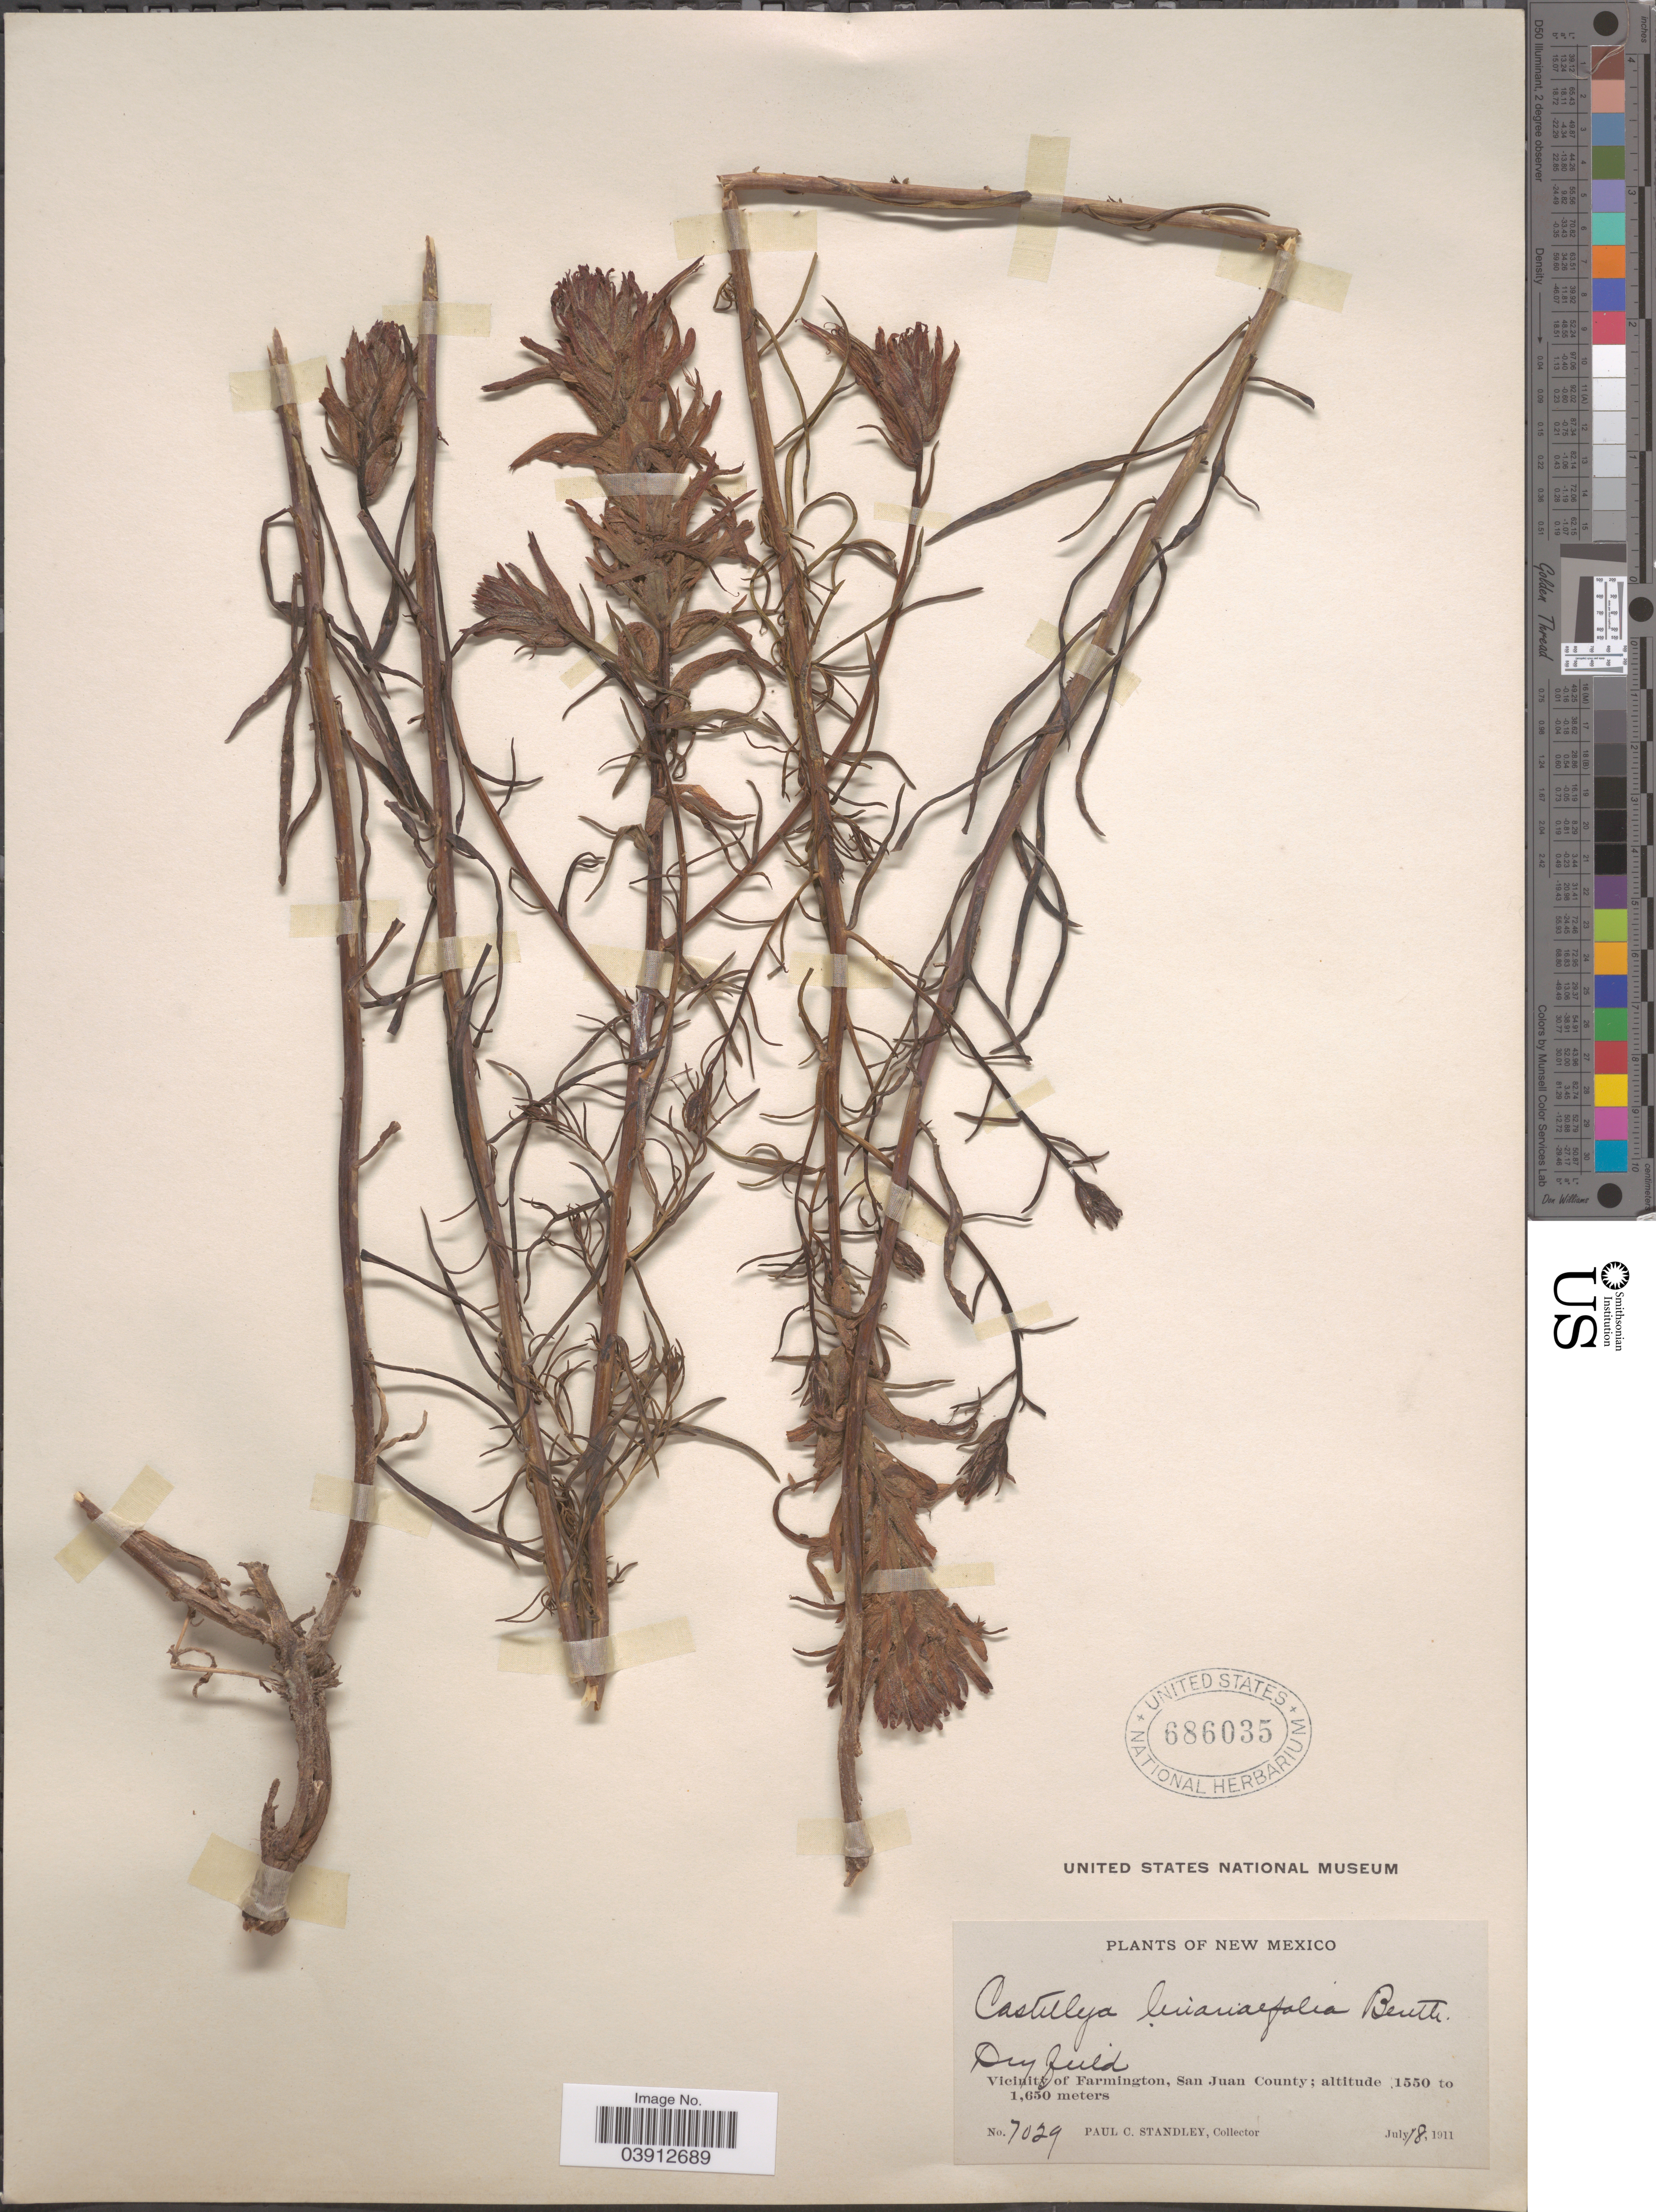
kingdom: Plantae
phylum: Tracheophyta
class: Magnoliopsida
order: Lamiales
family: Orobanchaceae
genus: Castilleja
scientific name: Castilleja linariifolia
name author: Benth.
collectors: P. C. Standley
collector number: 7029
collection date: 1911-07-18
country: United States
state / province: New Mexico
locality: Vicinity of Farmington, San Juan County.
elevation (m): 1550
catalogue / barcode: US 686035